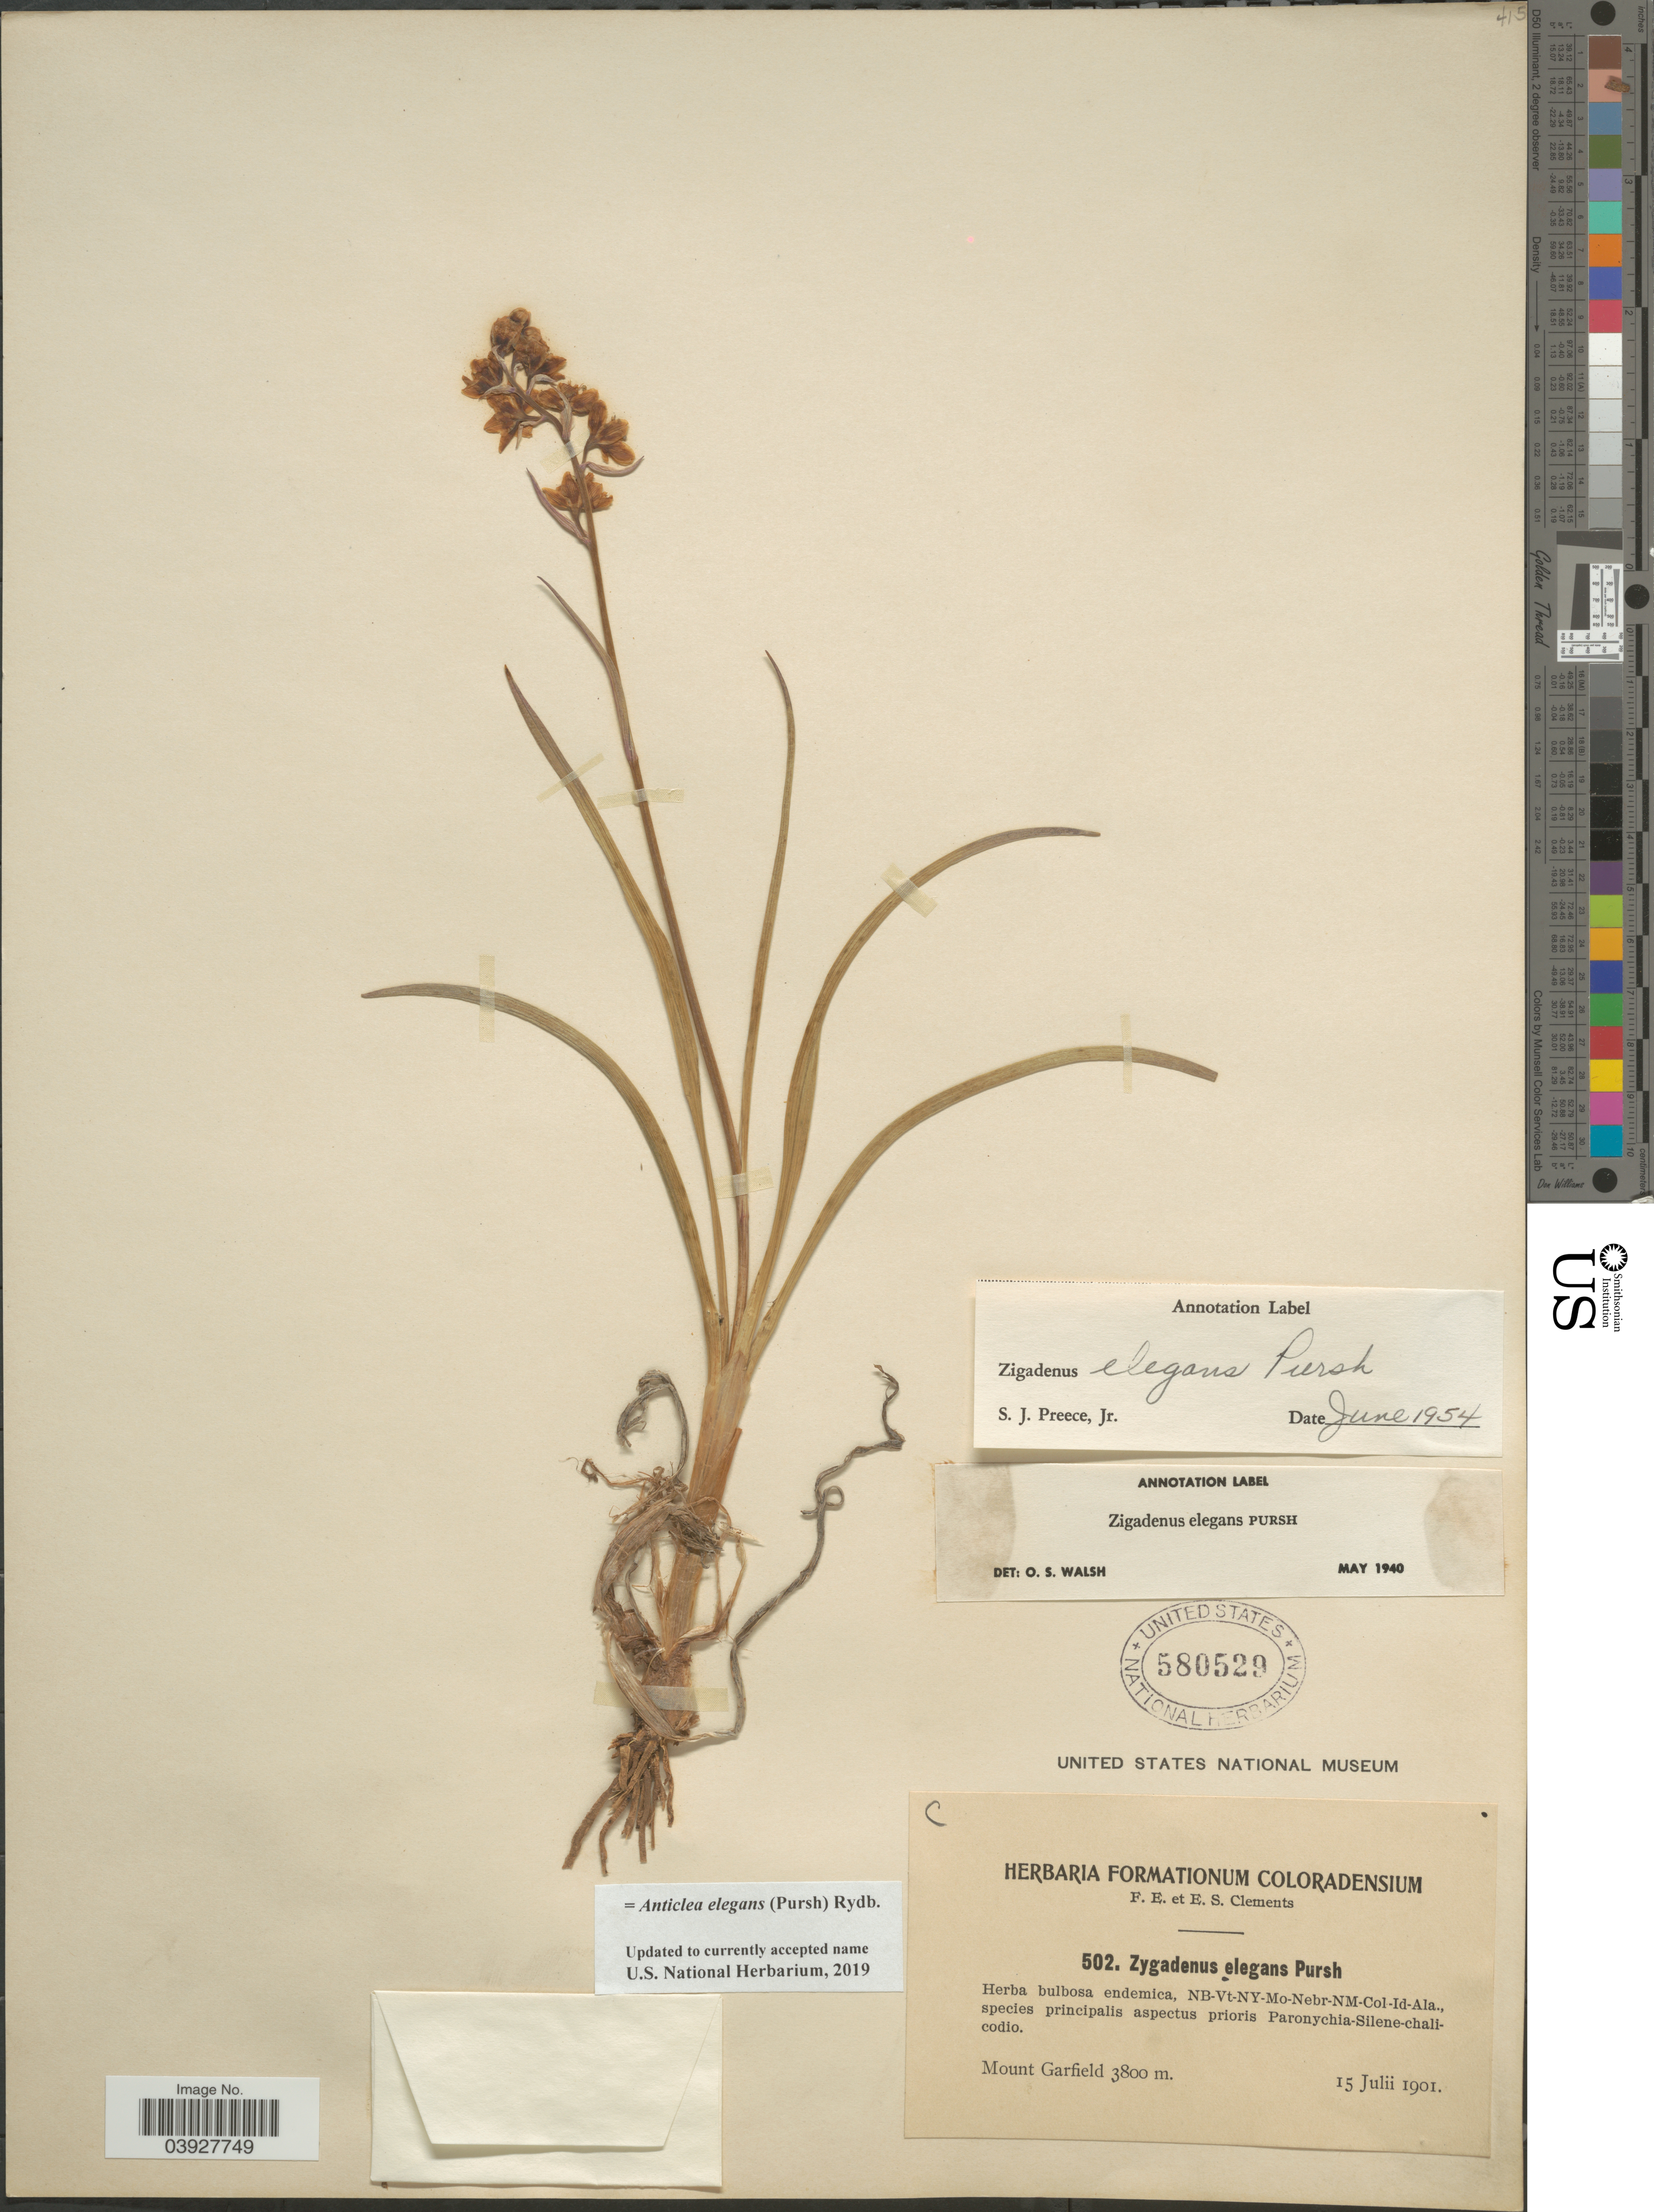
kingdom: Plantae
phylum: Tracheophyta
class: Liliopsida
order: Liliales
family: Melanthiaceae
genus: Anticlea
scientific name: Anticlea elegans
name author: (Pursh) Rydb.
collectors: F. E. Clements & E. S. Clements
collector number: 502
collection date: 1901-07-15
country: United States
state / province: Colorado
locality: Mount Garfield.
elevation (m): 3800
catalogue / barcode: US 580529